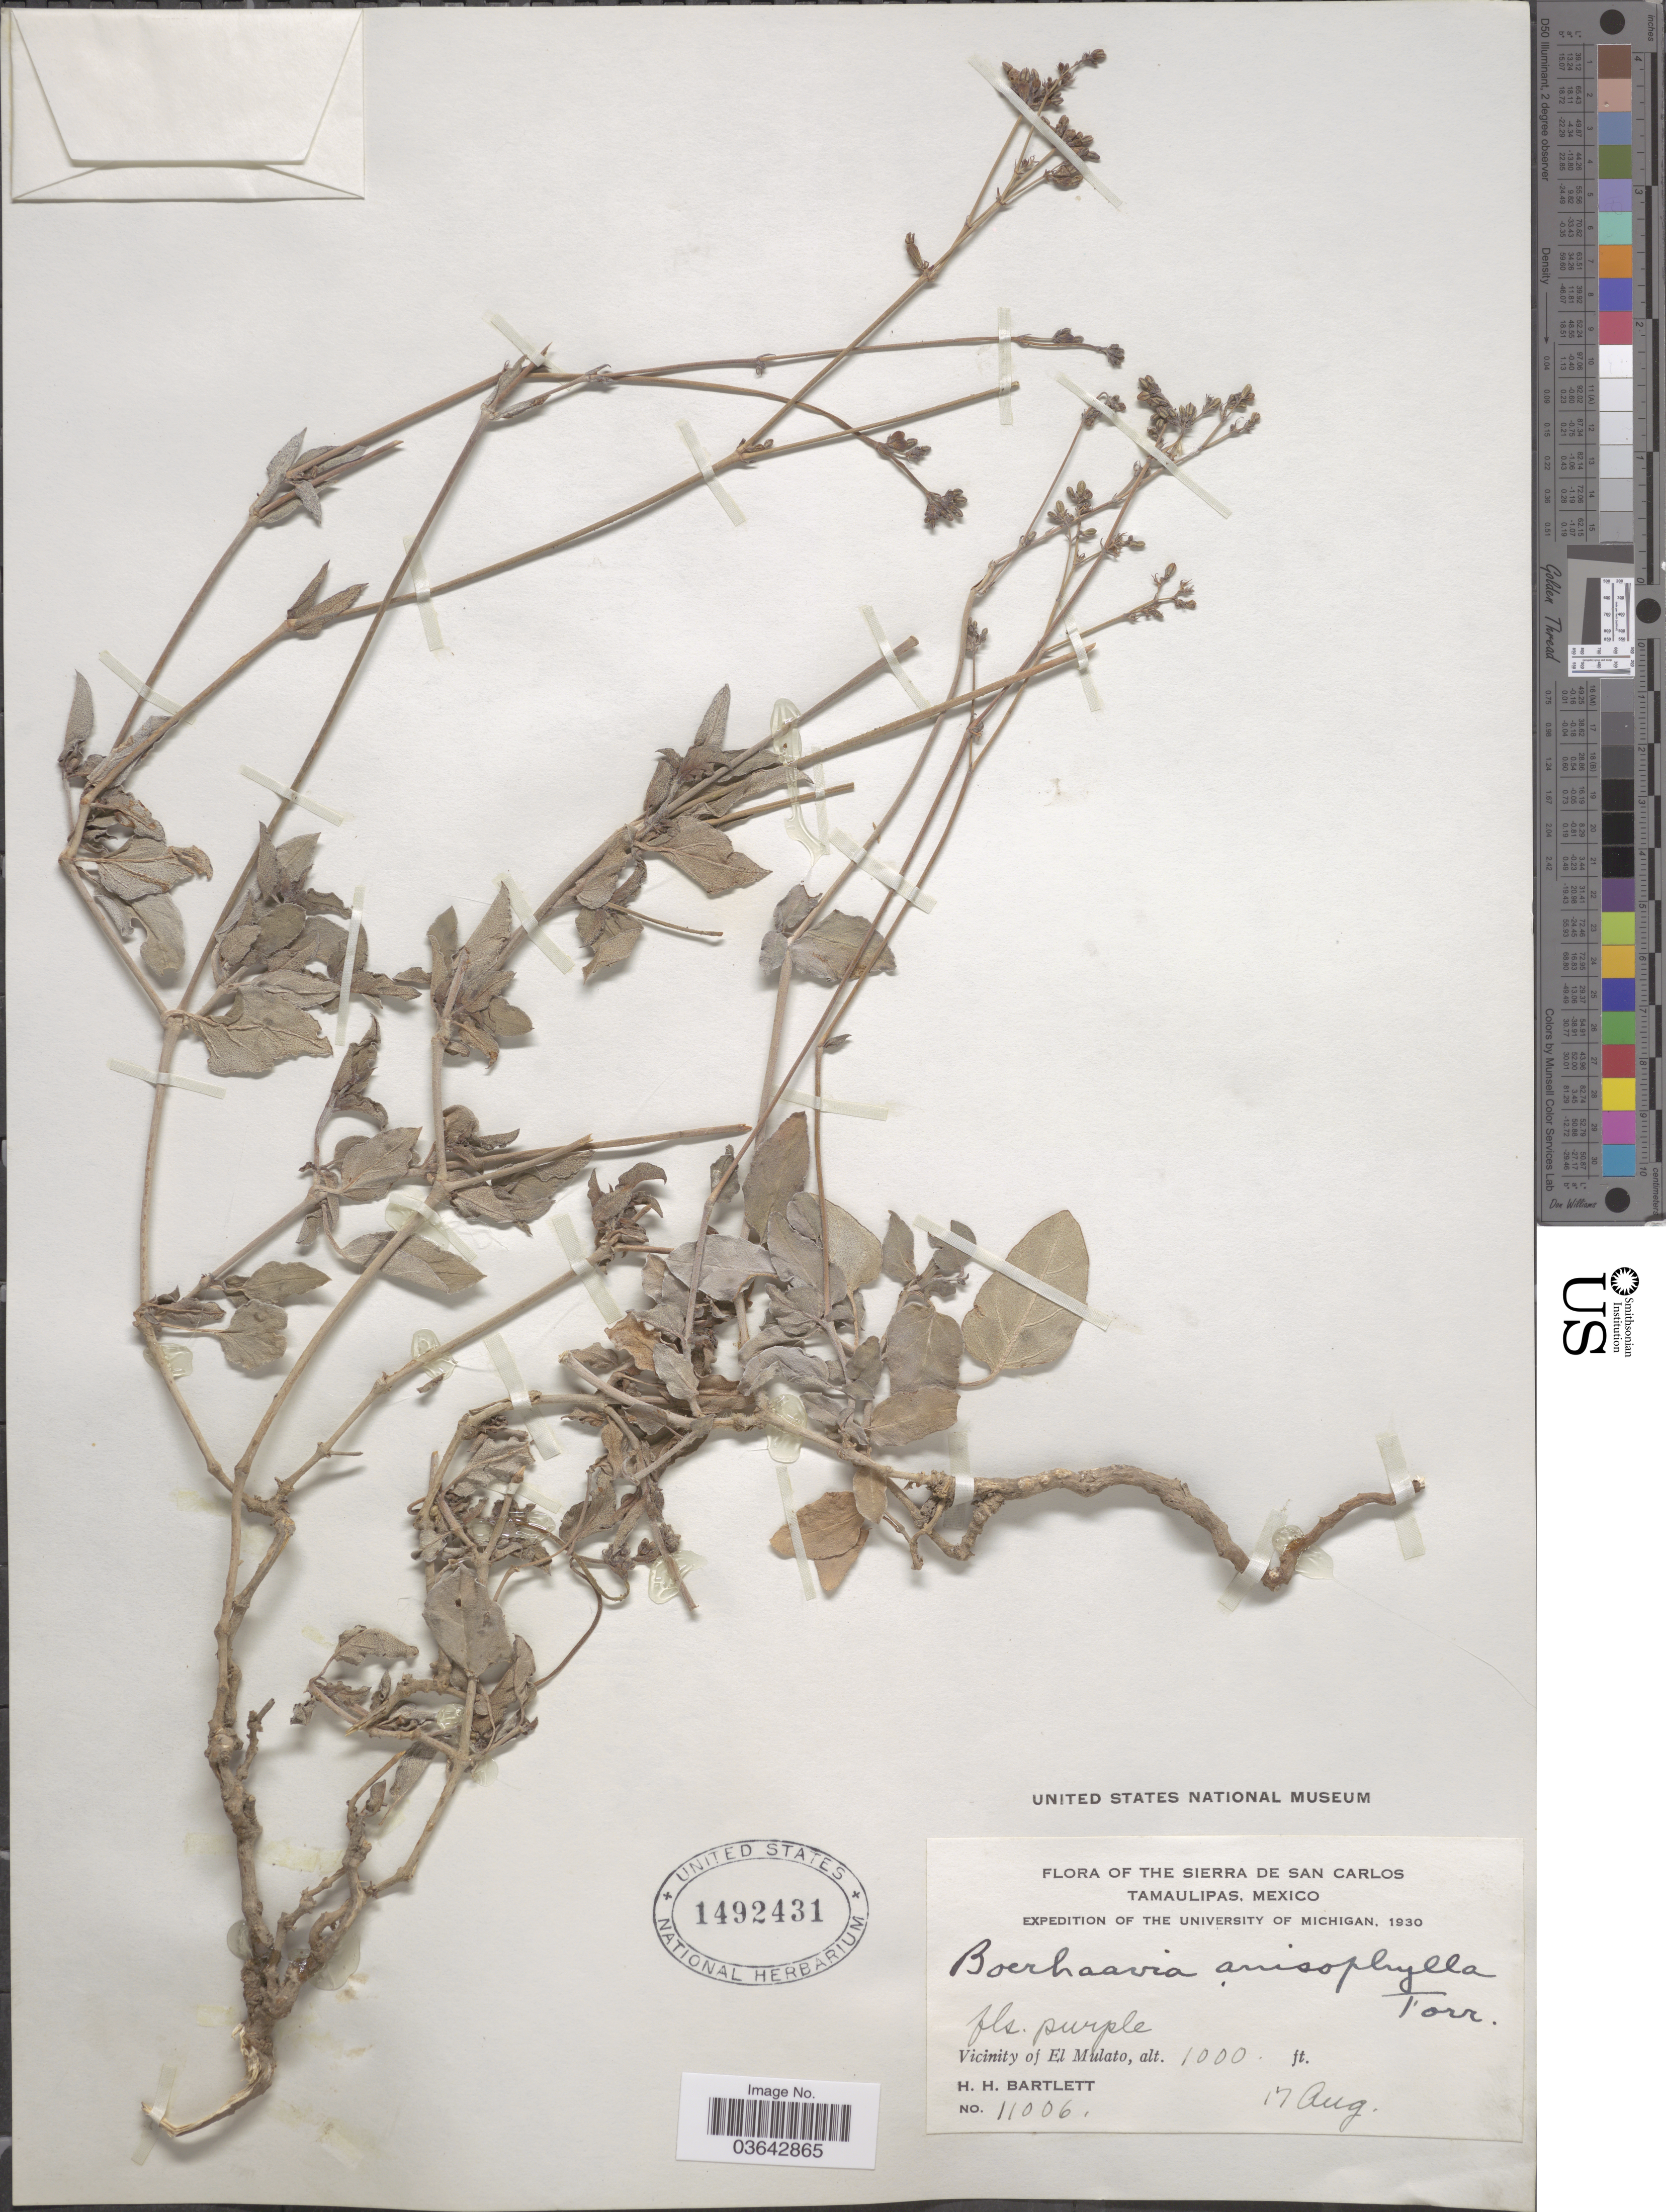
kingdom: Plantae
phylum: Tracheophyta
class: Magnoliopsida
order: Caryophyllales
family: Nyctaginaceae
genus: Boerhavia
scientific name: Boerhavia anisophylla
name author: Torr. in Emory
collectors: H. H. Bartlett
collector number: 11006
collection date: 1930-08-17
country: Mexico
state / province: Tamaulipas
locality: The Sierra de San Carlos. Vicinity of El Mulato.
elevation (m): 305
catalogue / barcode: US 1492431